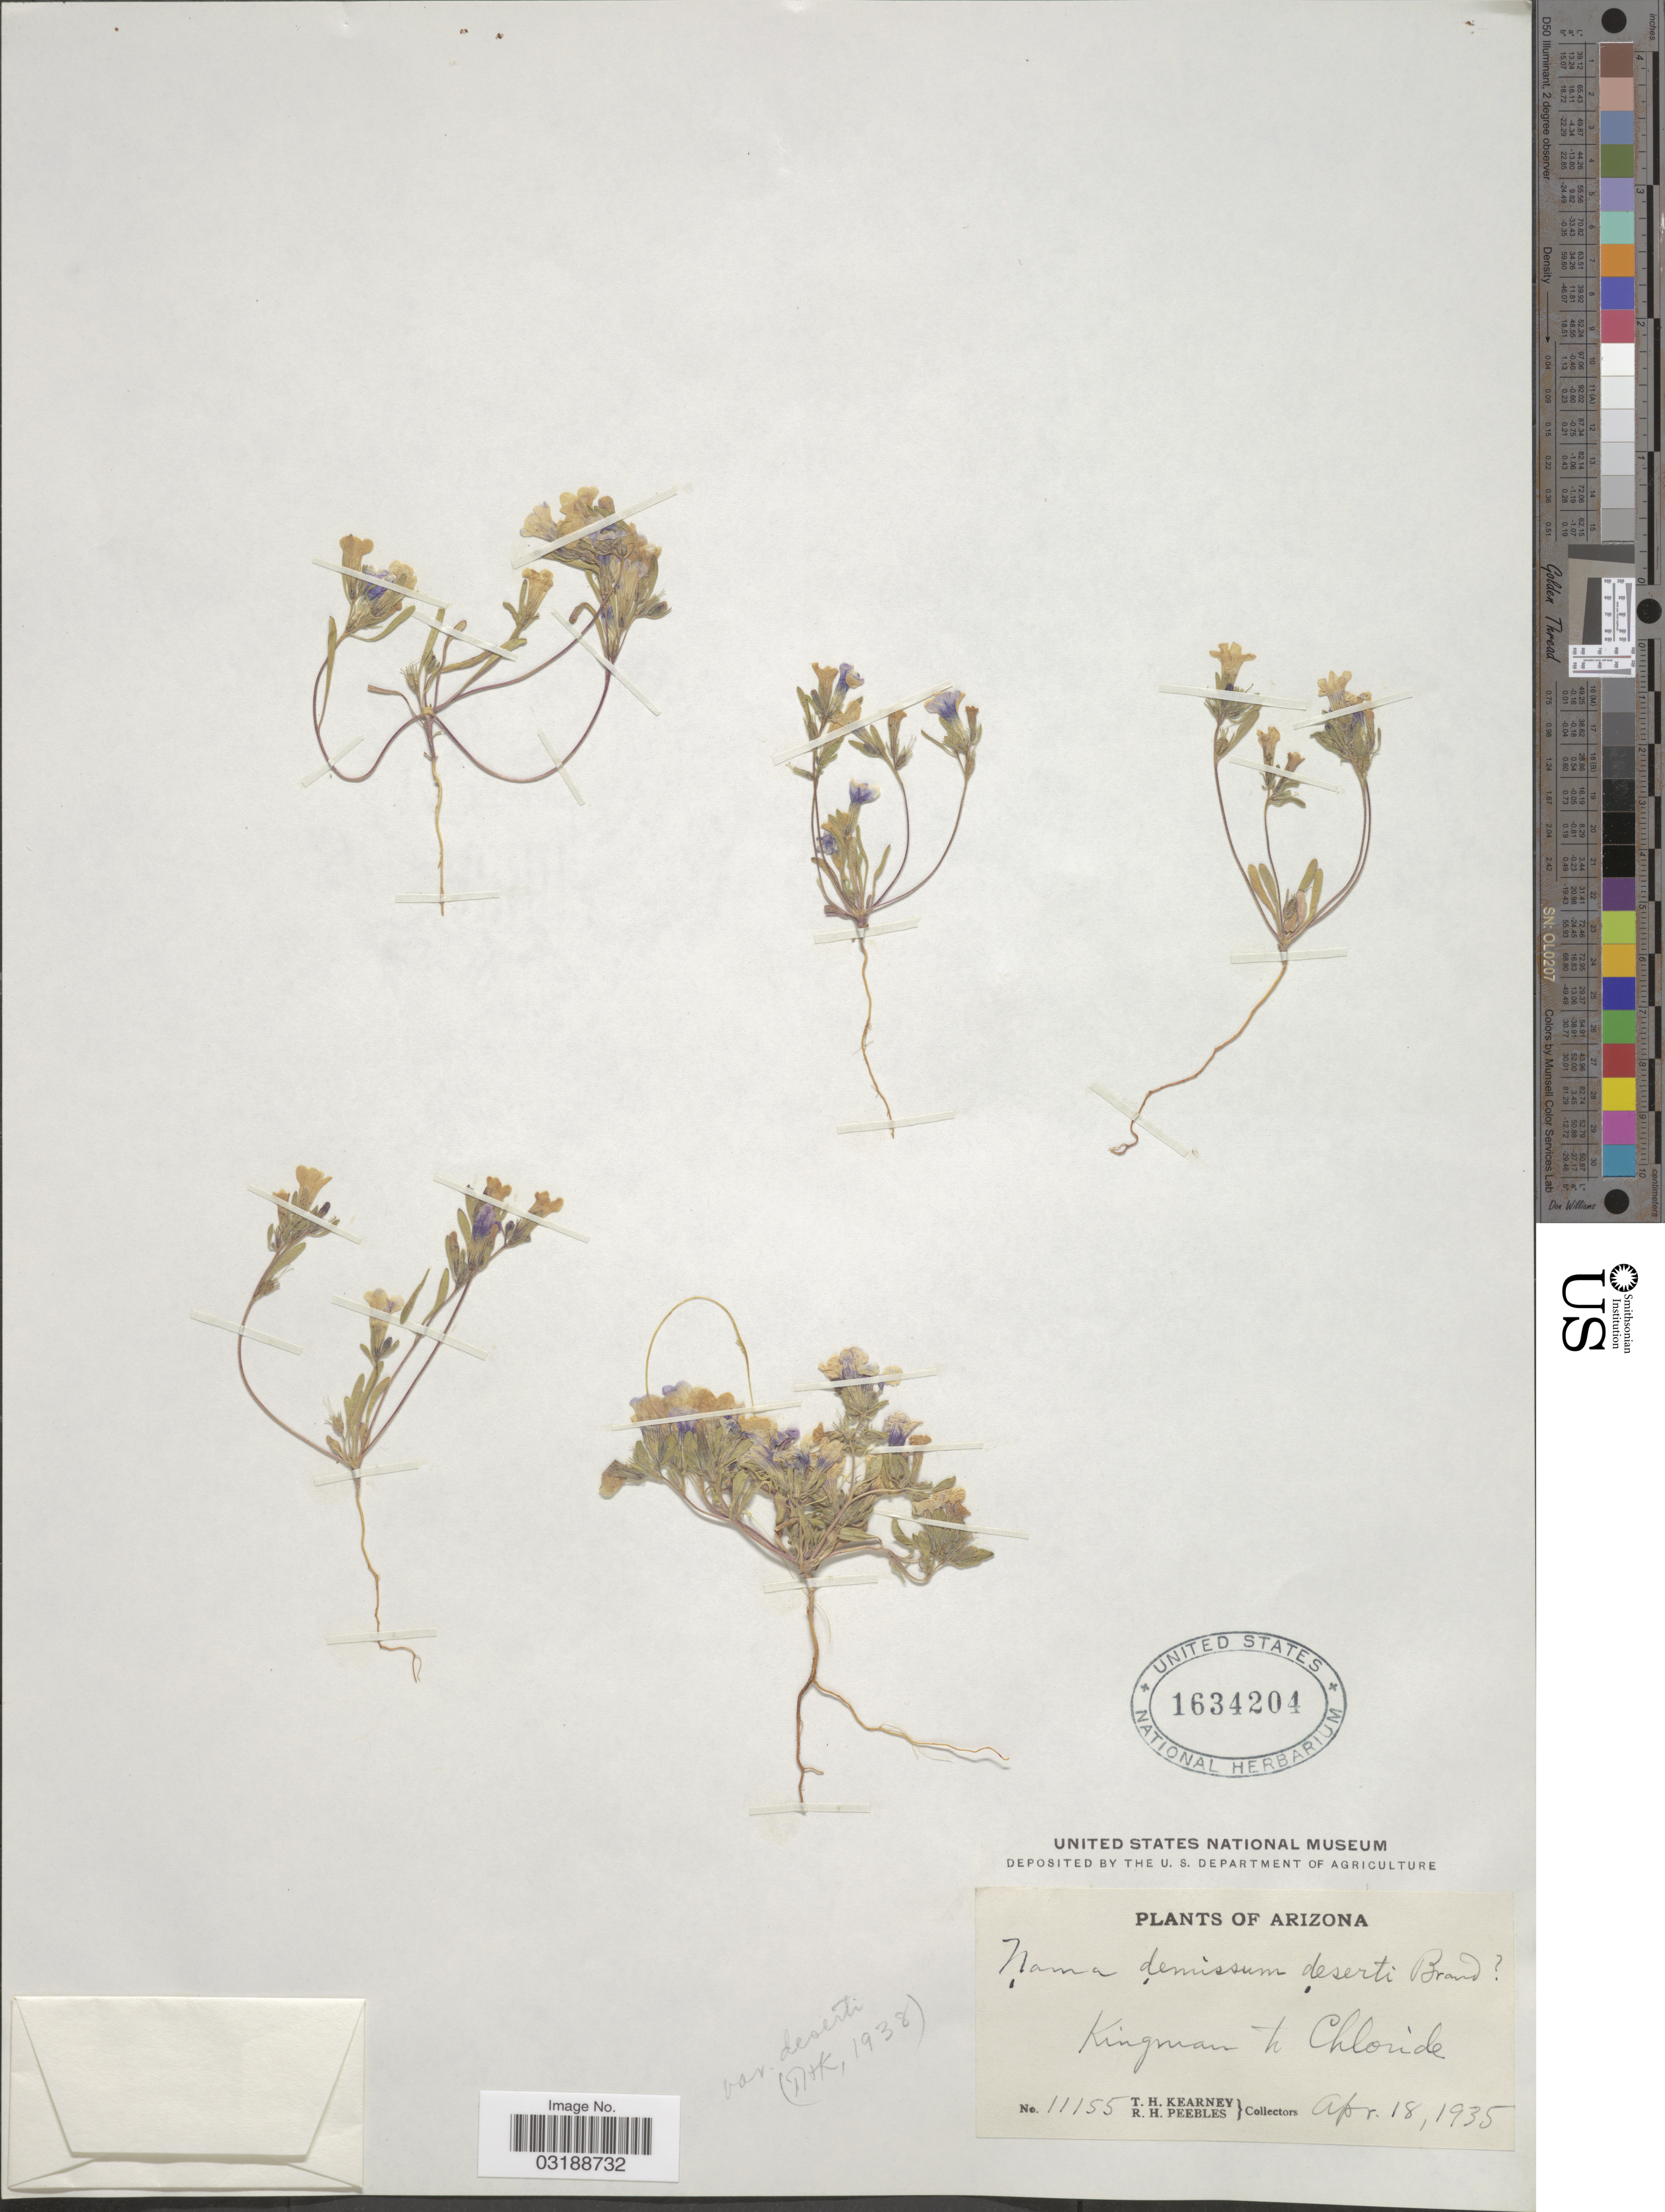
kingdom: Plantae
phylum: Tracheophyta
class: Magnoliopsida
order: Boraginales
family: Namaceae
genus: Nama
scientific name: Nama demissum var. deserti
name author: Brand in Engl.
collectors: T. H. Kearney & R. H. Peebles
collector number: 11155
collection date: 1935-04-18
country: United States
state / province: Arizona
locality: Kingman to Chloride.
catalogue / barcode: US 1634204